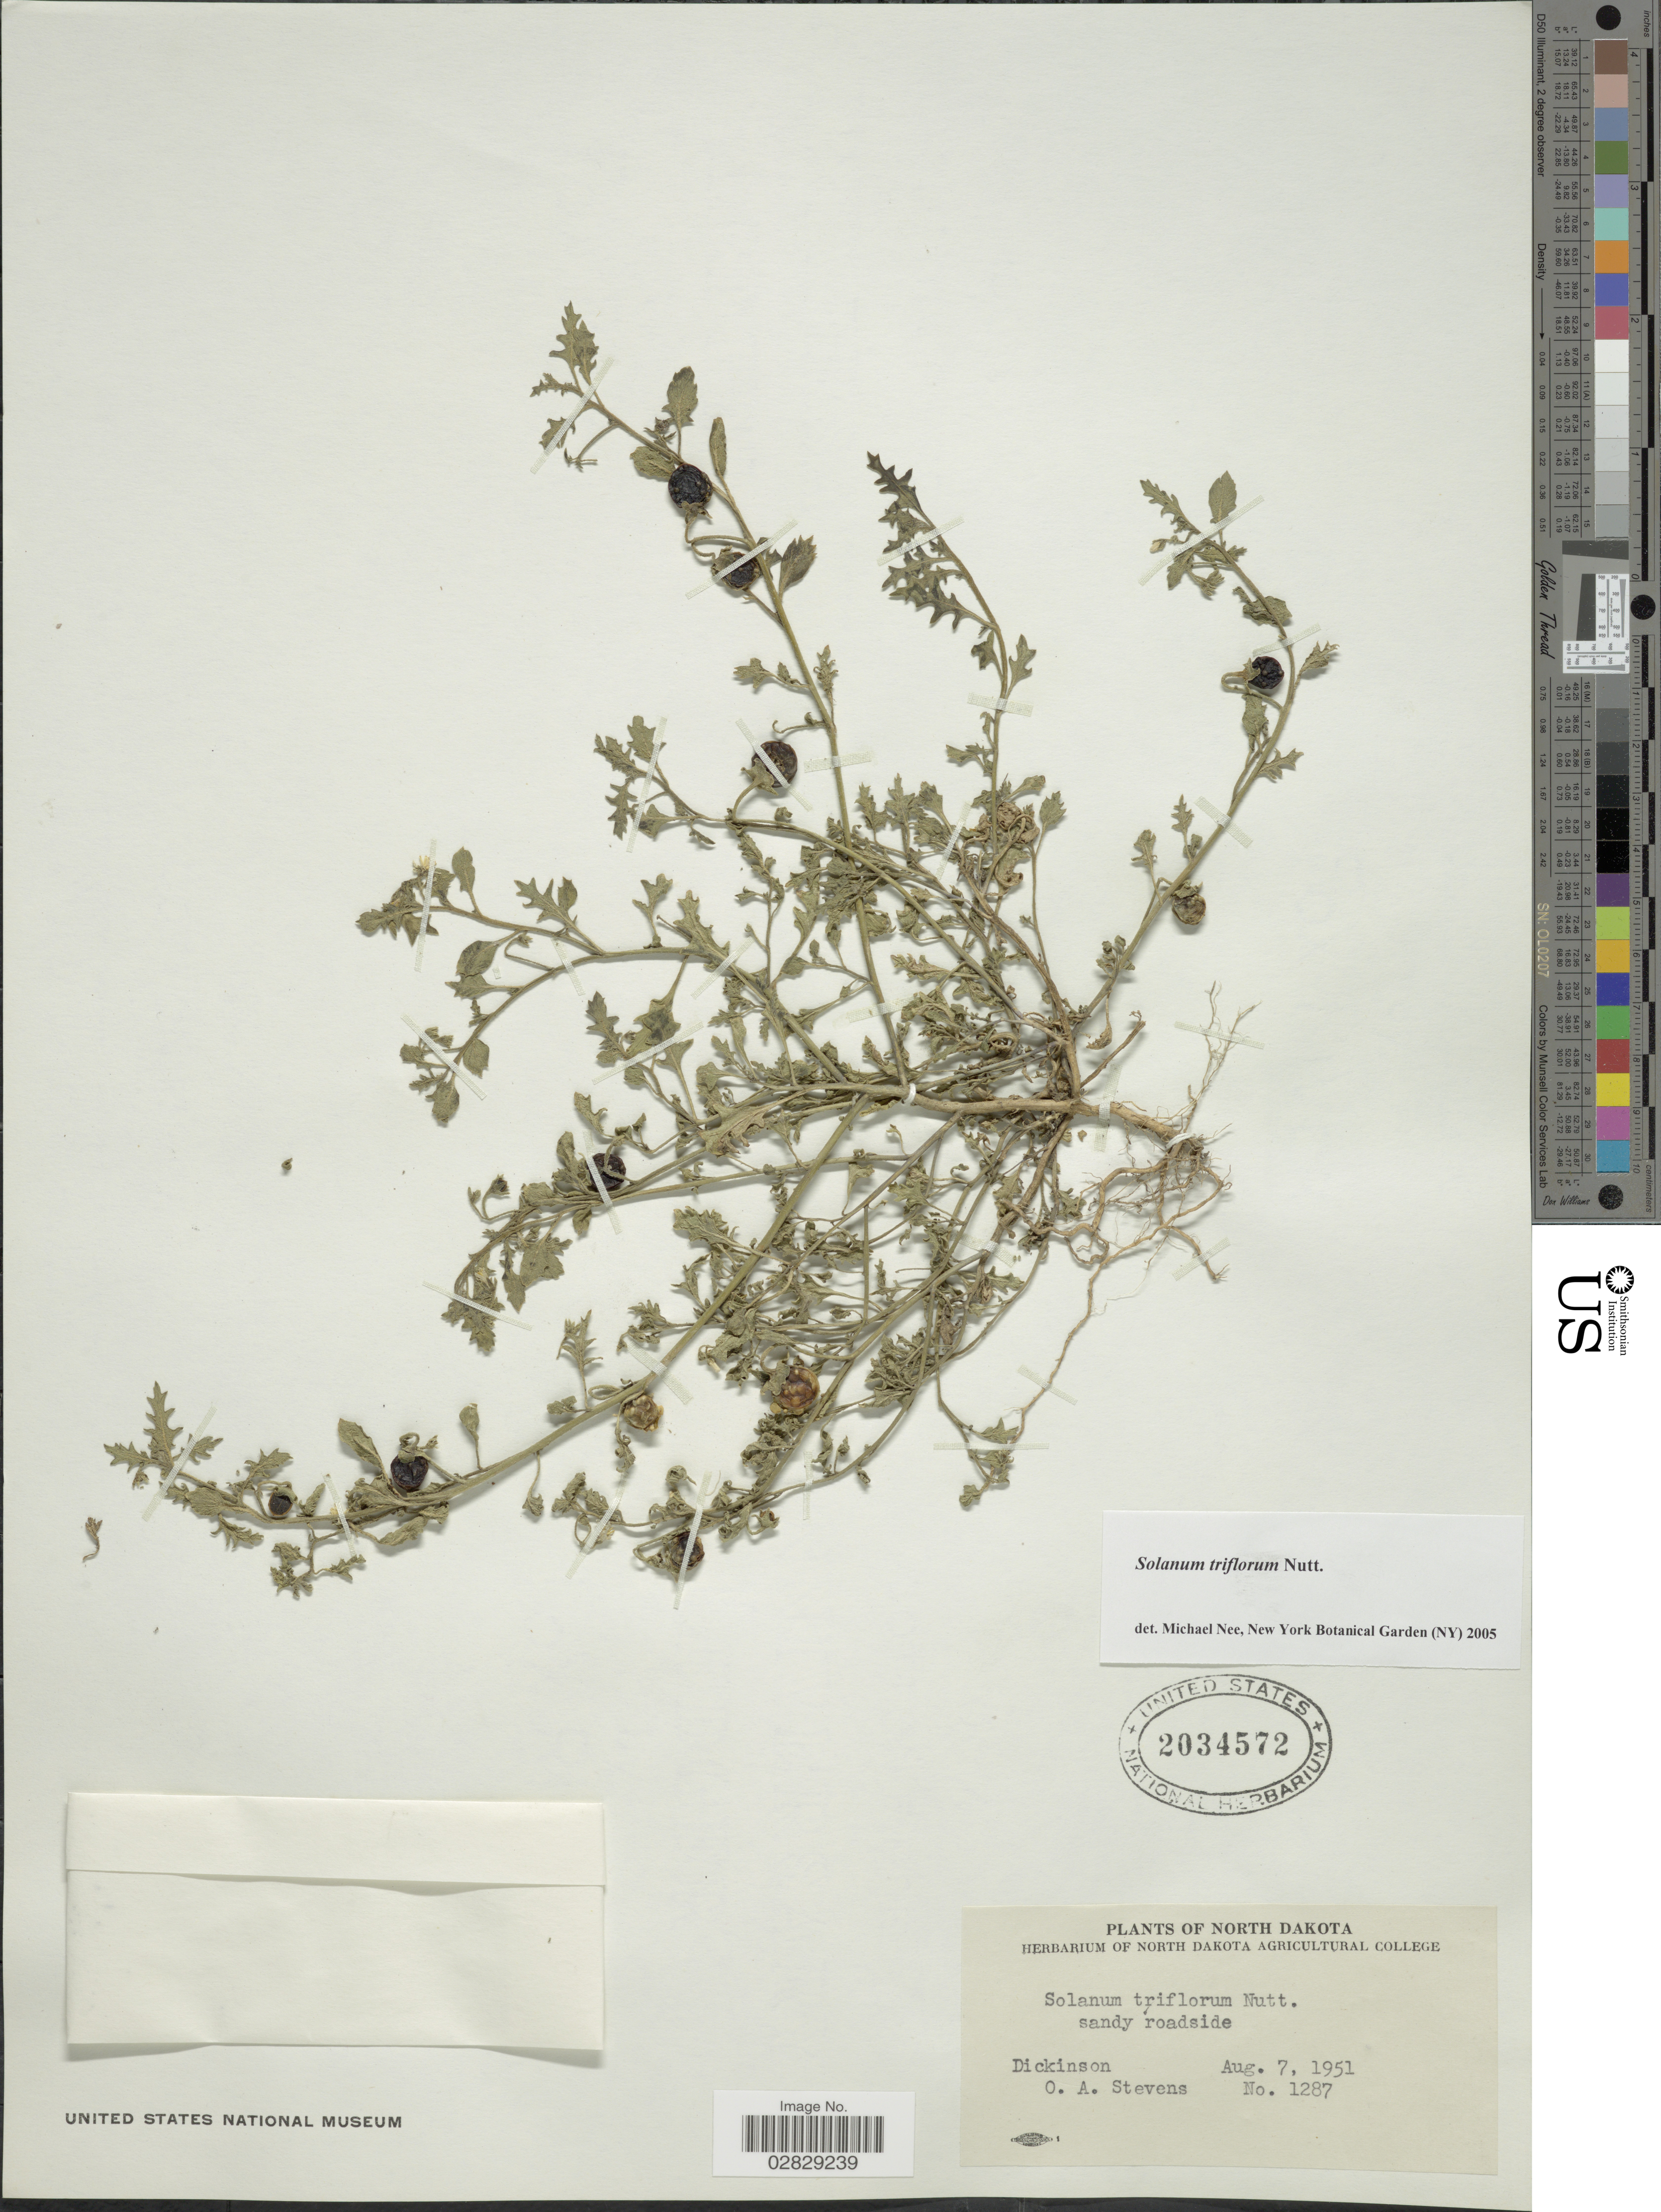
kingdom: Plantae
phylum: Tracheophyta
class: Magnoliopsida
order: Solanales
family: Solanaceae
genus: Solanum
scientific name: Solanum triflorum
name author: Nutt.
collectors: O. A. Stevens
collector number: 1287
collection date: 1951-08-07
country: United States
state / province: North Dakota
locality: Dickinson.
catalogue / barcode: US 2034572